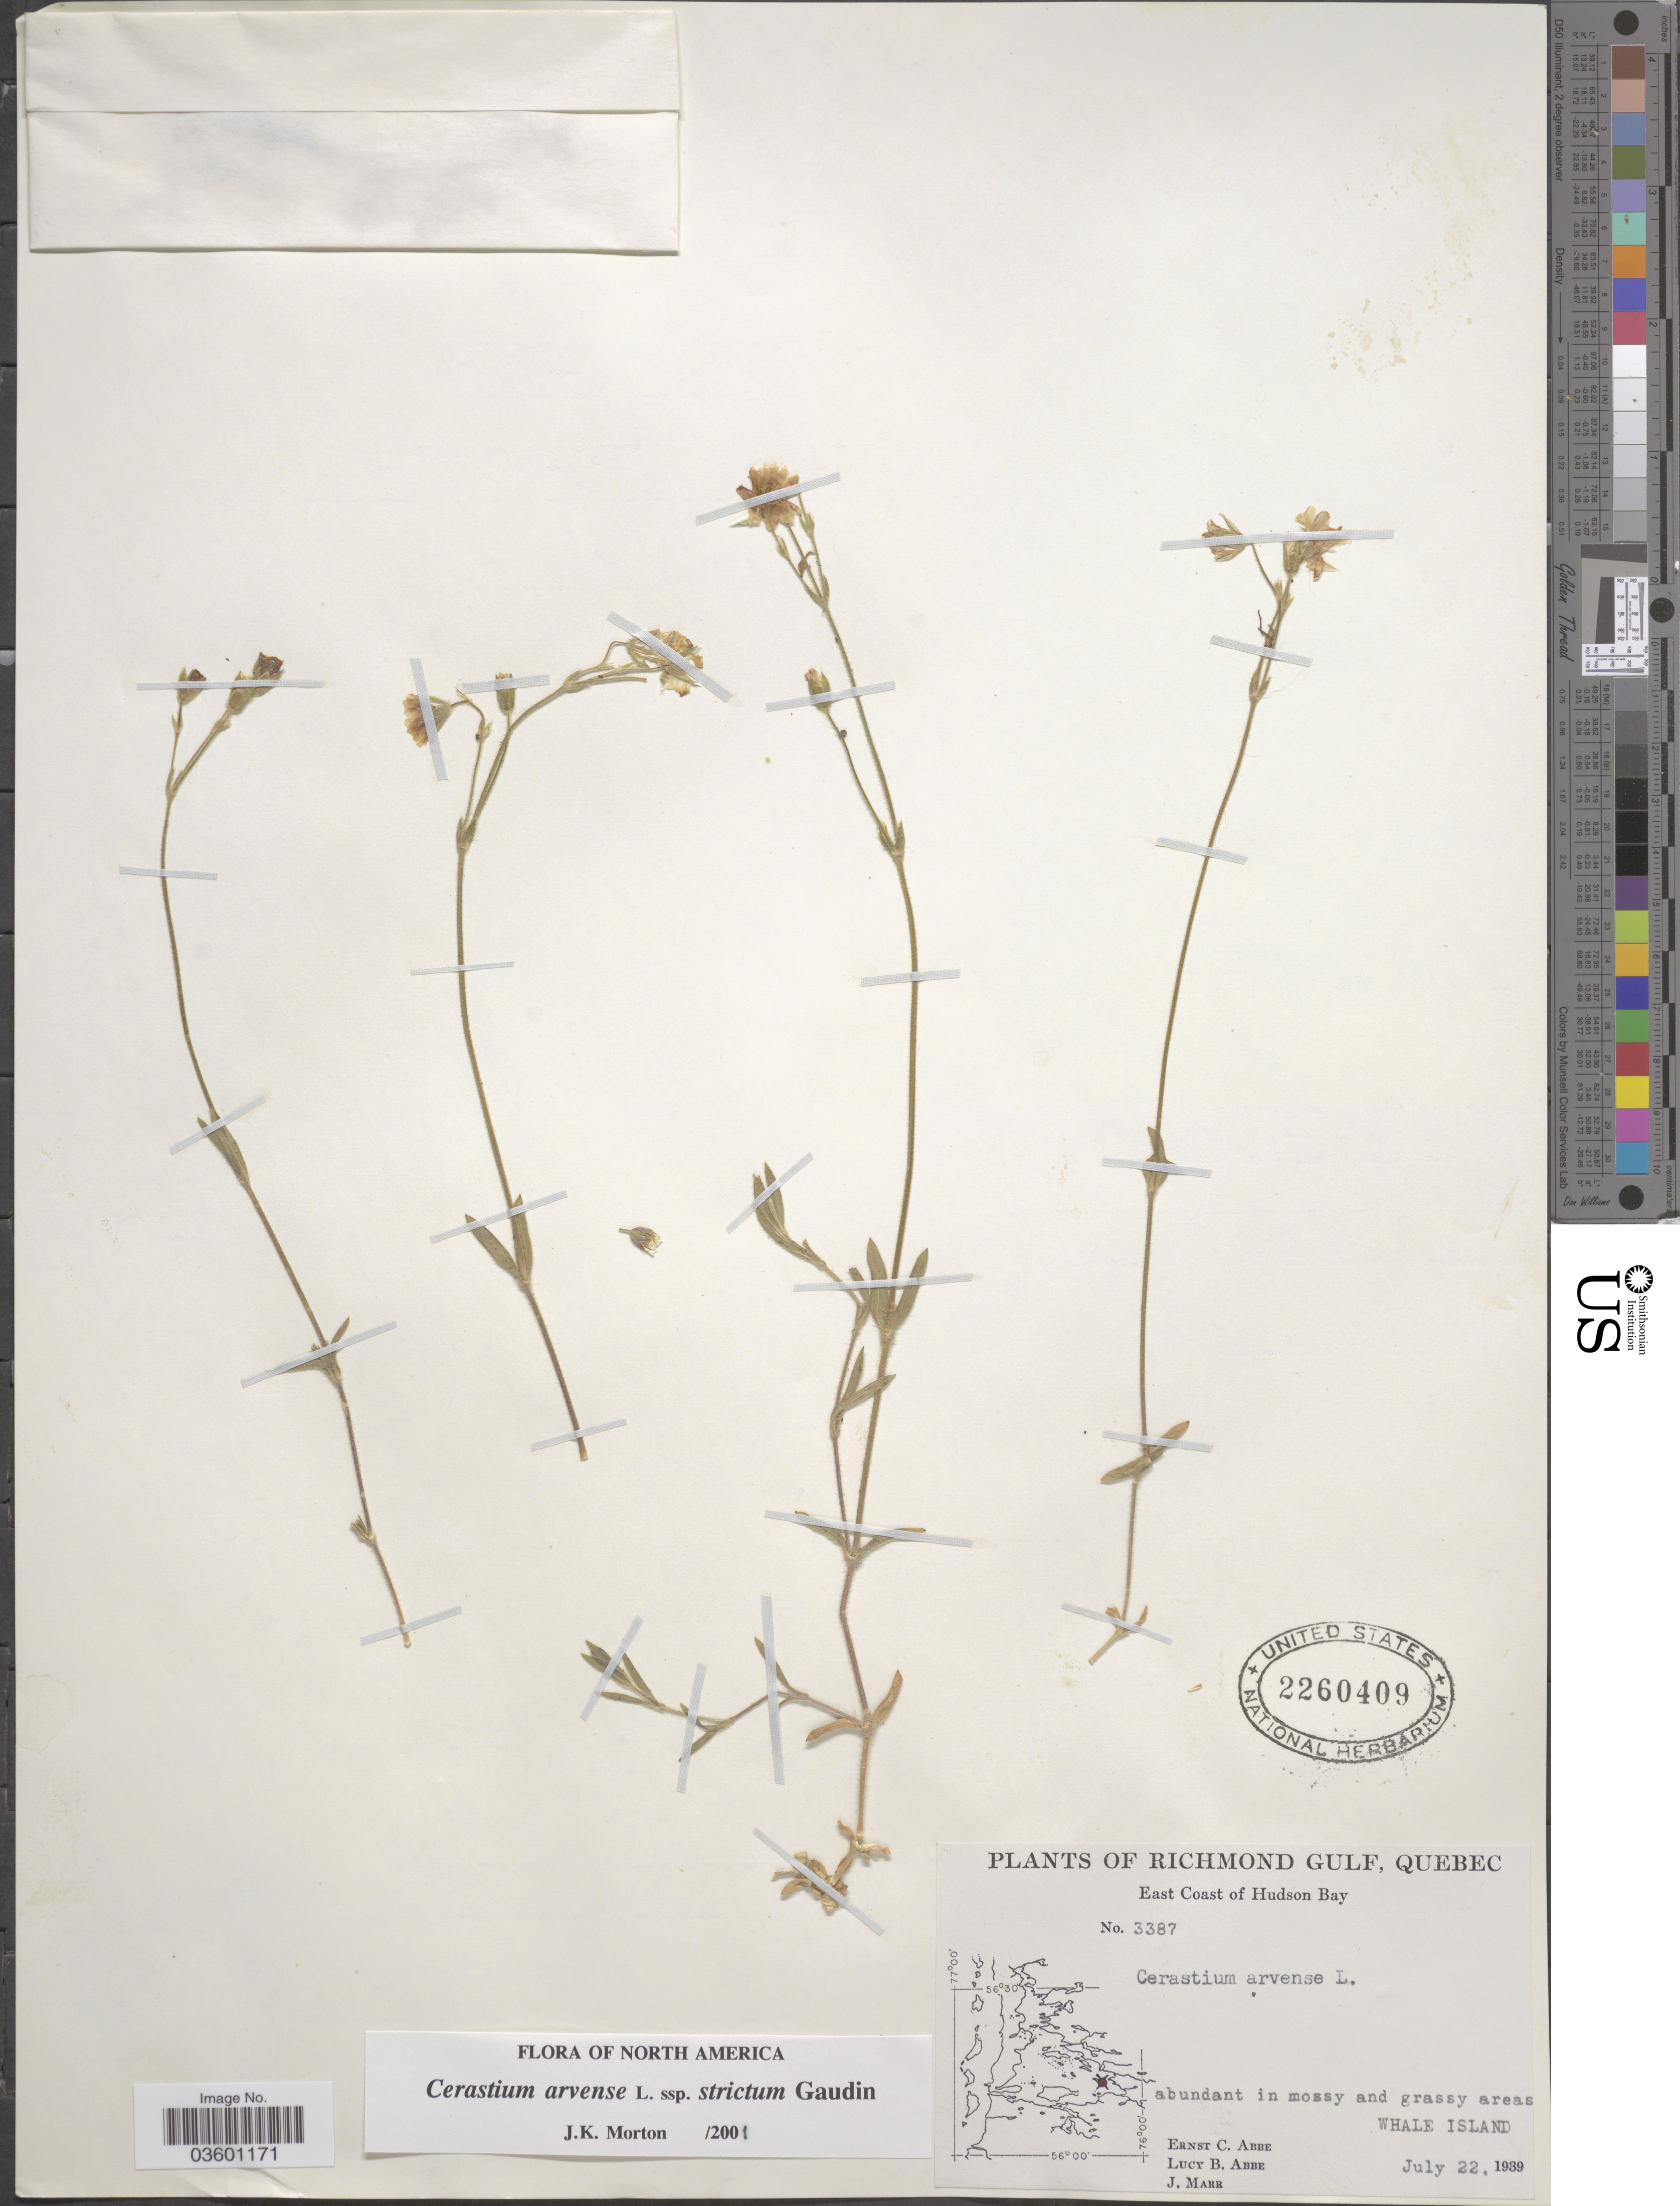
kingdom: Plantae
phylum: Tracheophyta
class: Magnoliopsida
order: Caryophyllales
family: Caryophyllaceae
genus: Cerastium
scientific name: Cerastium arvense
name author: L.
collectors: E. C. Abbe, L. B. Abbe & J. Marr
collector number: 3387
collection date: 1939-07-22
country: Canada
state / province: Quebec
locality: Richmond Gulf. East Coast of Hudson Bay. Whale Island.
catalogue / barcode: US 2260409